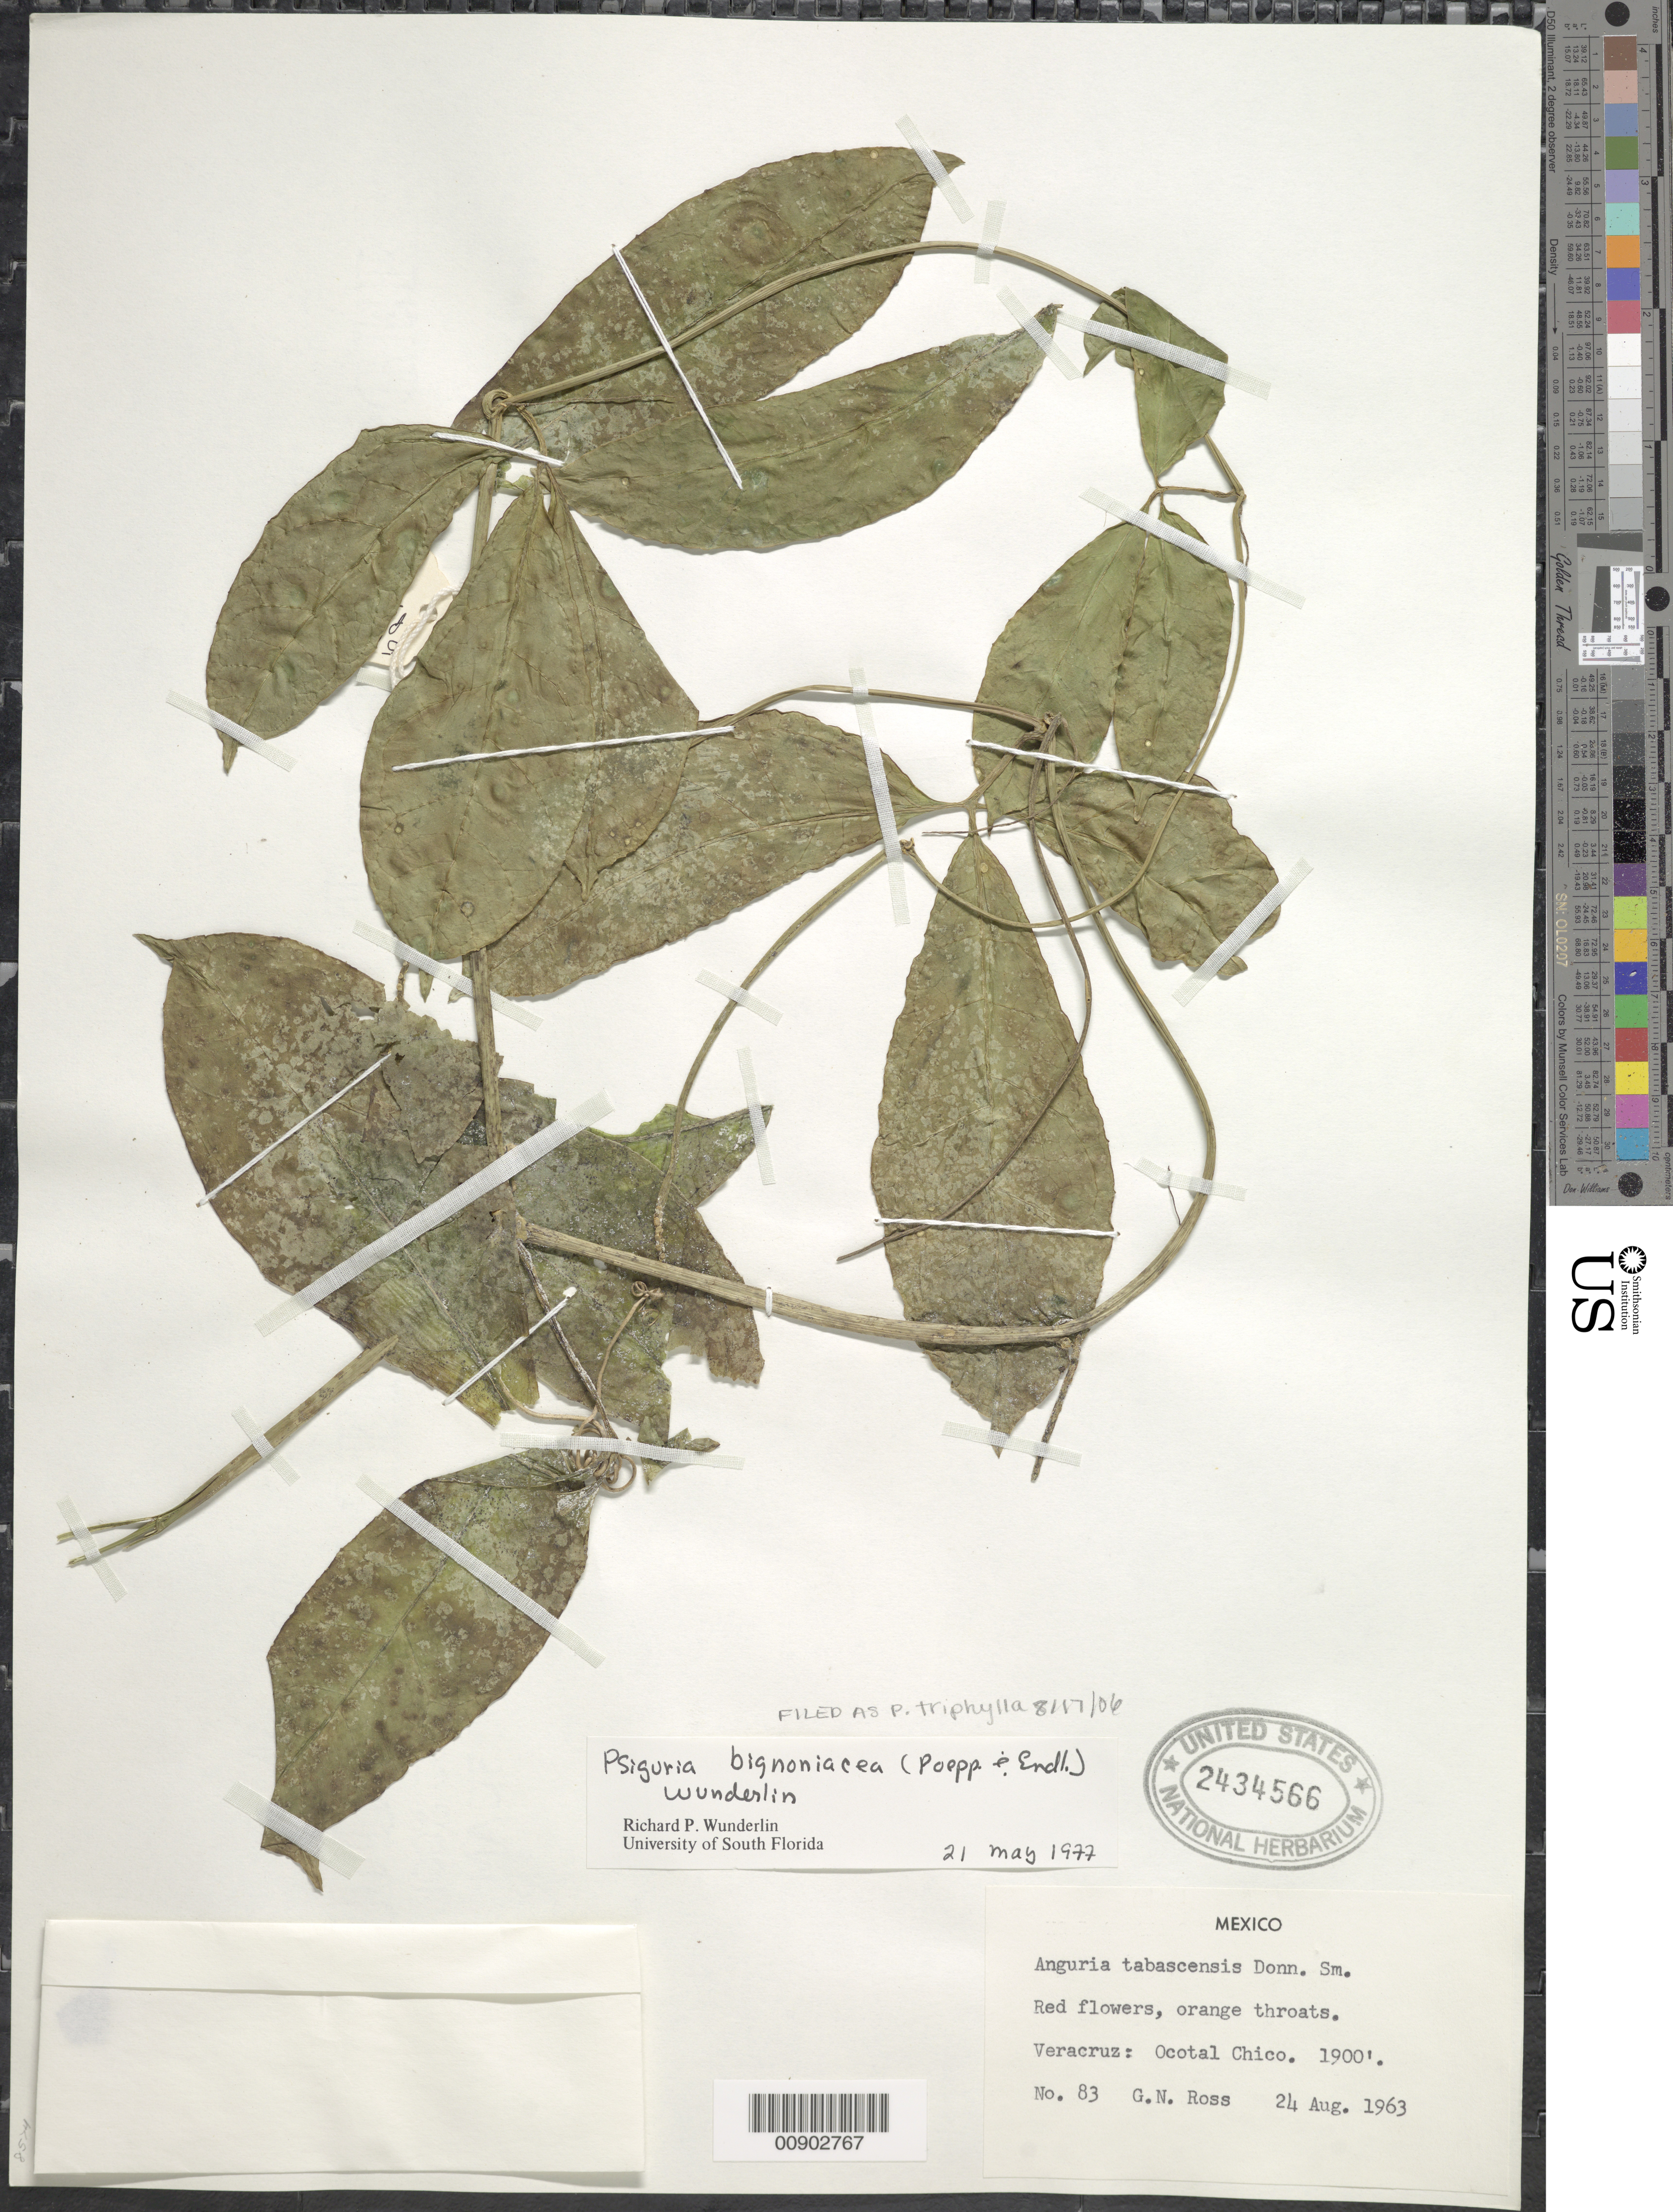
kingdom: Plantae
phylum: Tracheophyta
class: Magnoliopsida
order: Cucurbitales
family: Cucurbitaceae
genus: Psiguria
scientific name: Psiguria triphylla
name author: (Miq.) C. Jeffrey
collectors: G. N. Ross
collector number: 83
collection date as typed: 24 Aug 1963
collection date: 1963-08-24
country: Mexico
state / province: Veracruz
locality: Ocotal Chico, Veracruz.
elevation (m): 579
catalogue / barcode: US 2434566